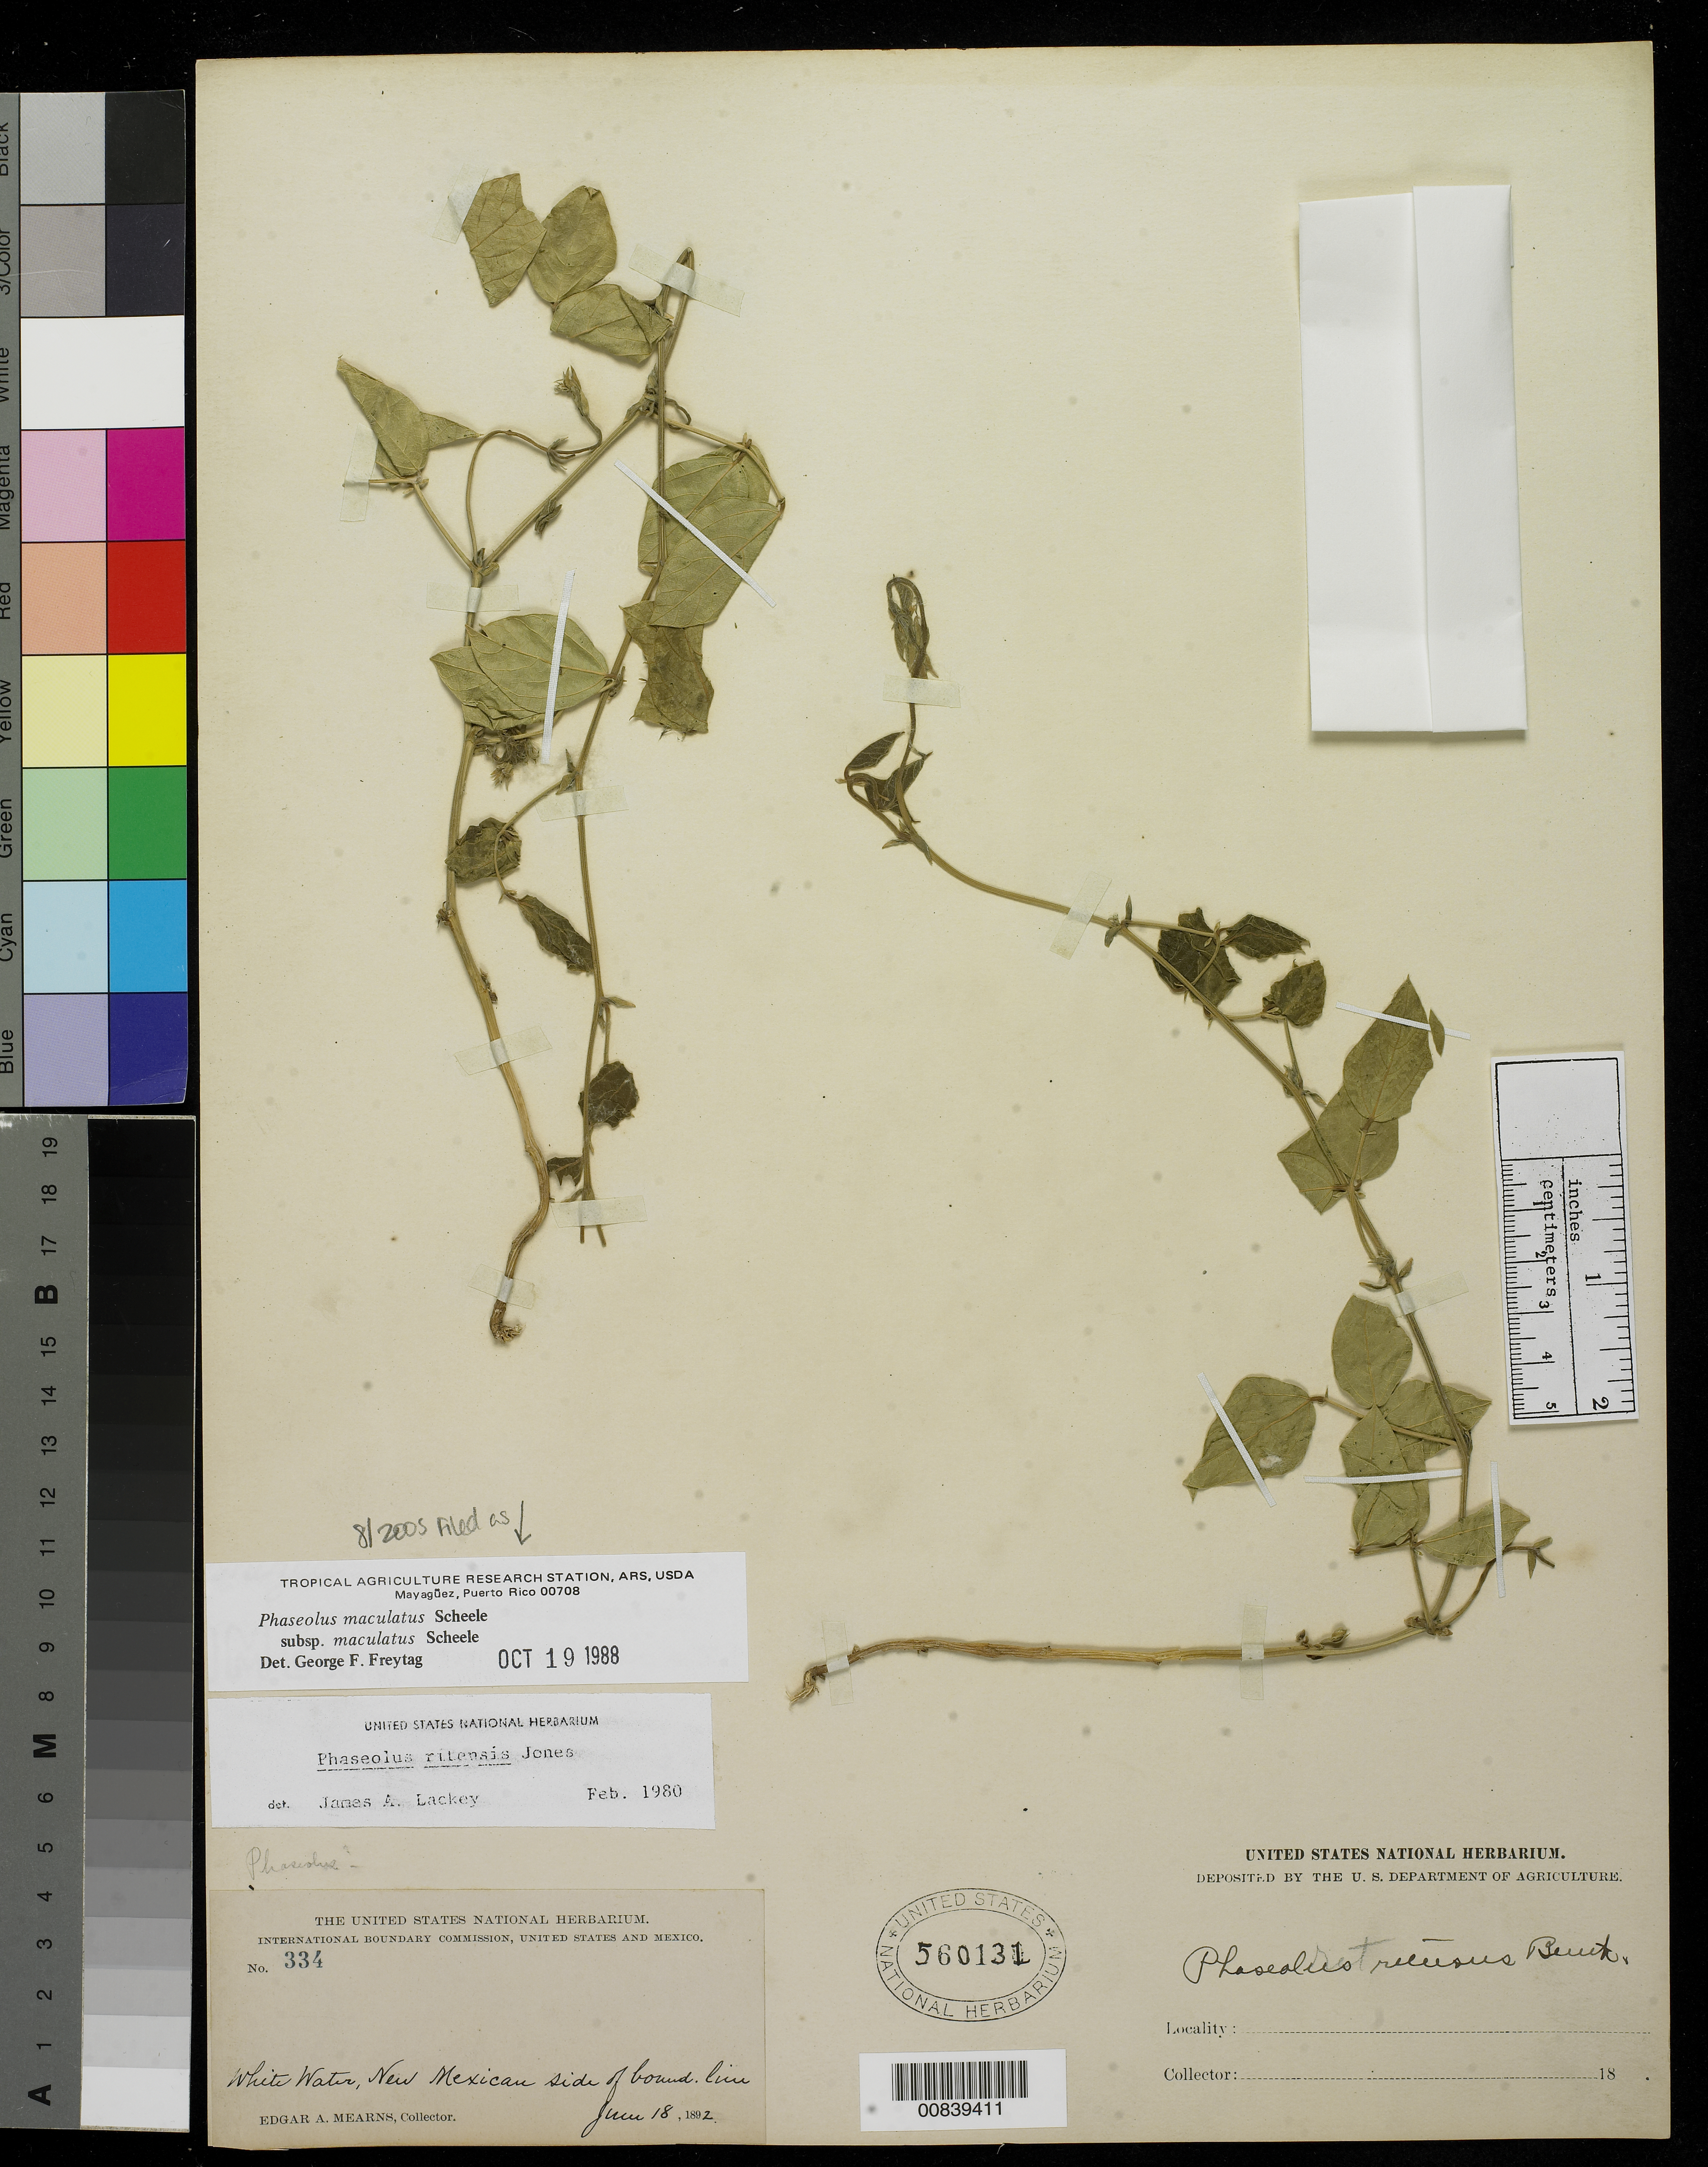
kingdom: Plantae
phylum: Tracheophyta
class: Magnoliopsida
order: Fabales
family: Fabaceae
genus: Phaseolus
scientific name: Phaseolus maculatus subsp. maculatus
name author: Scheele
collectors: E. A. Mearns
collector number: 334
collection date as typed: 18 Jun 1892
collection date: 1892-06-18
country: United States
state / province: New Mexico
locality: White Water, New Mexican side of the boundary line.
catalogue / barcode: US 560131